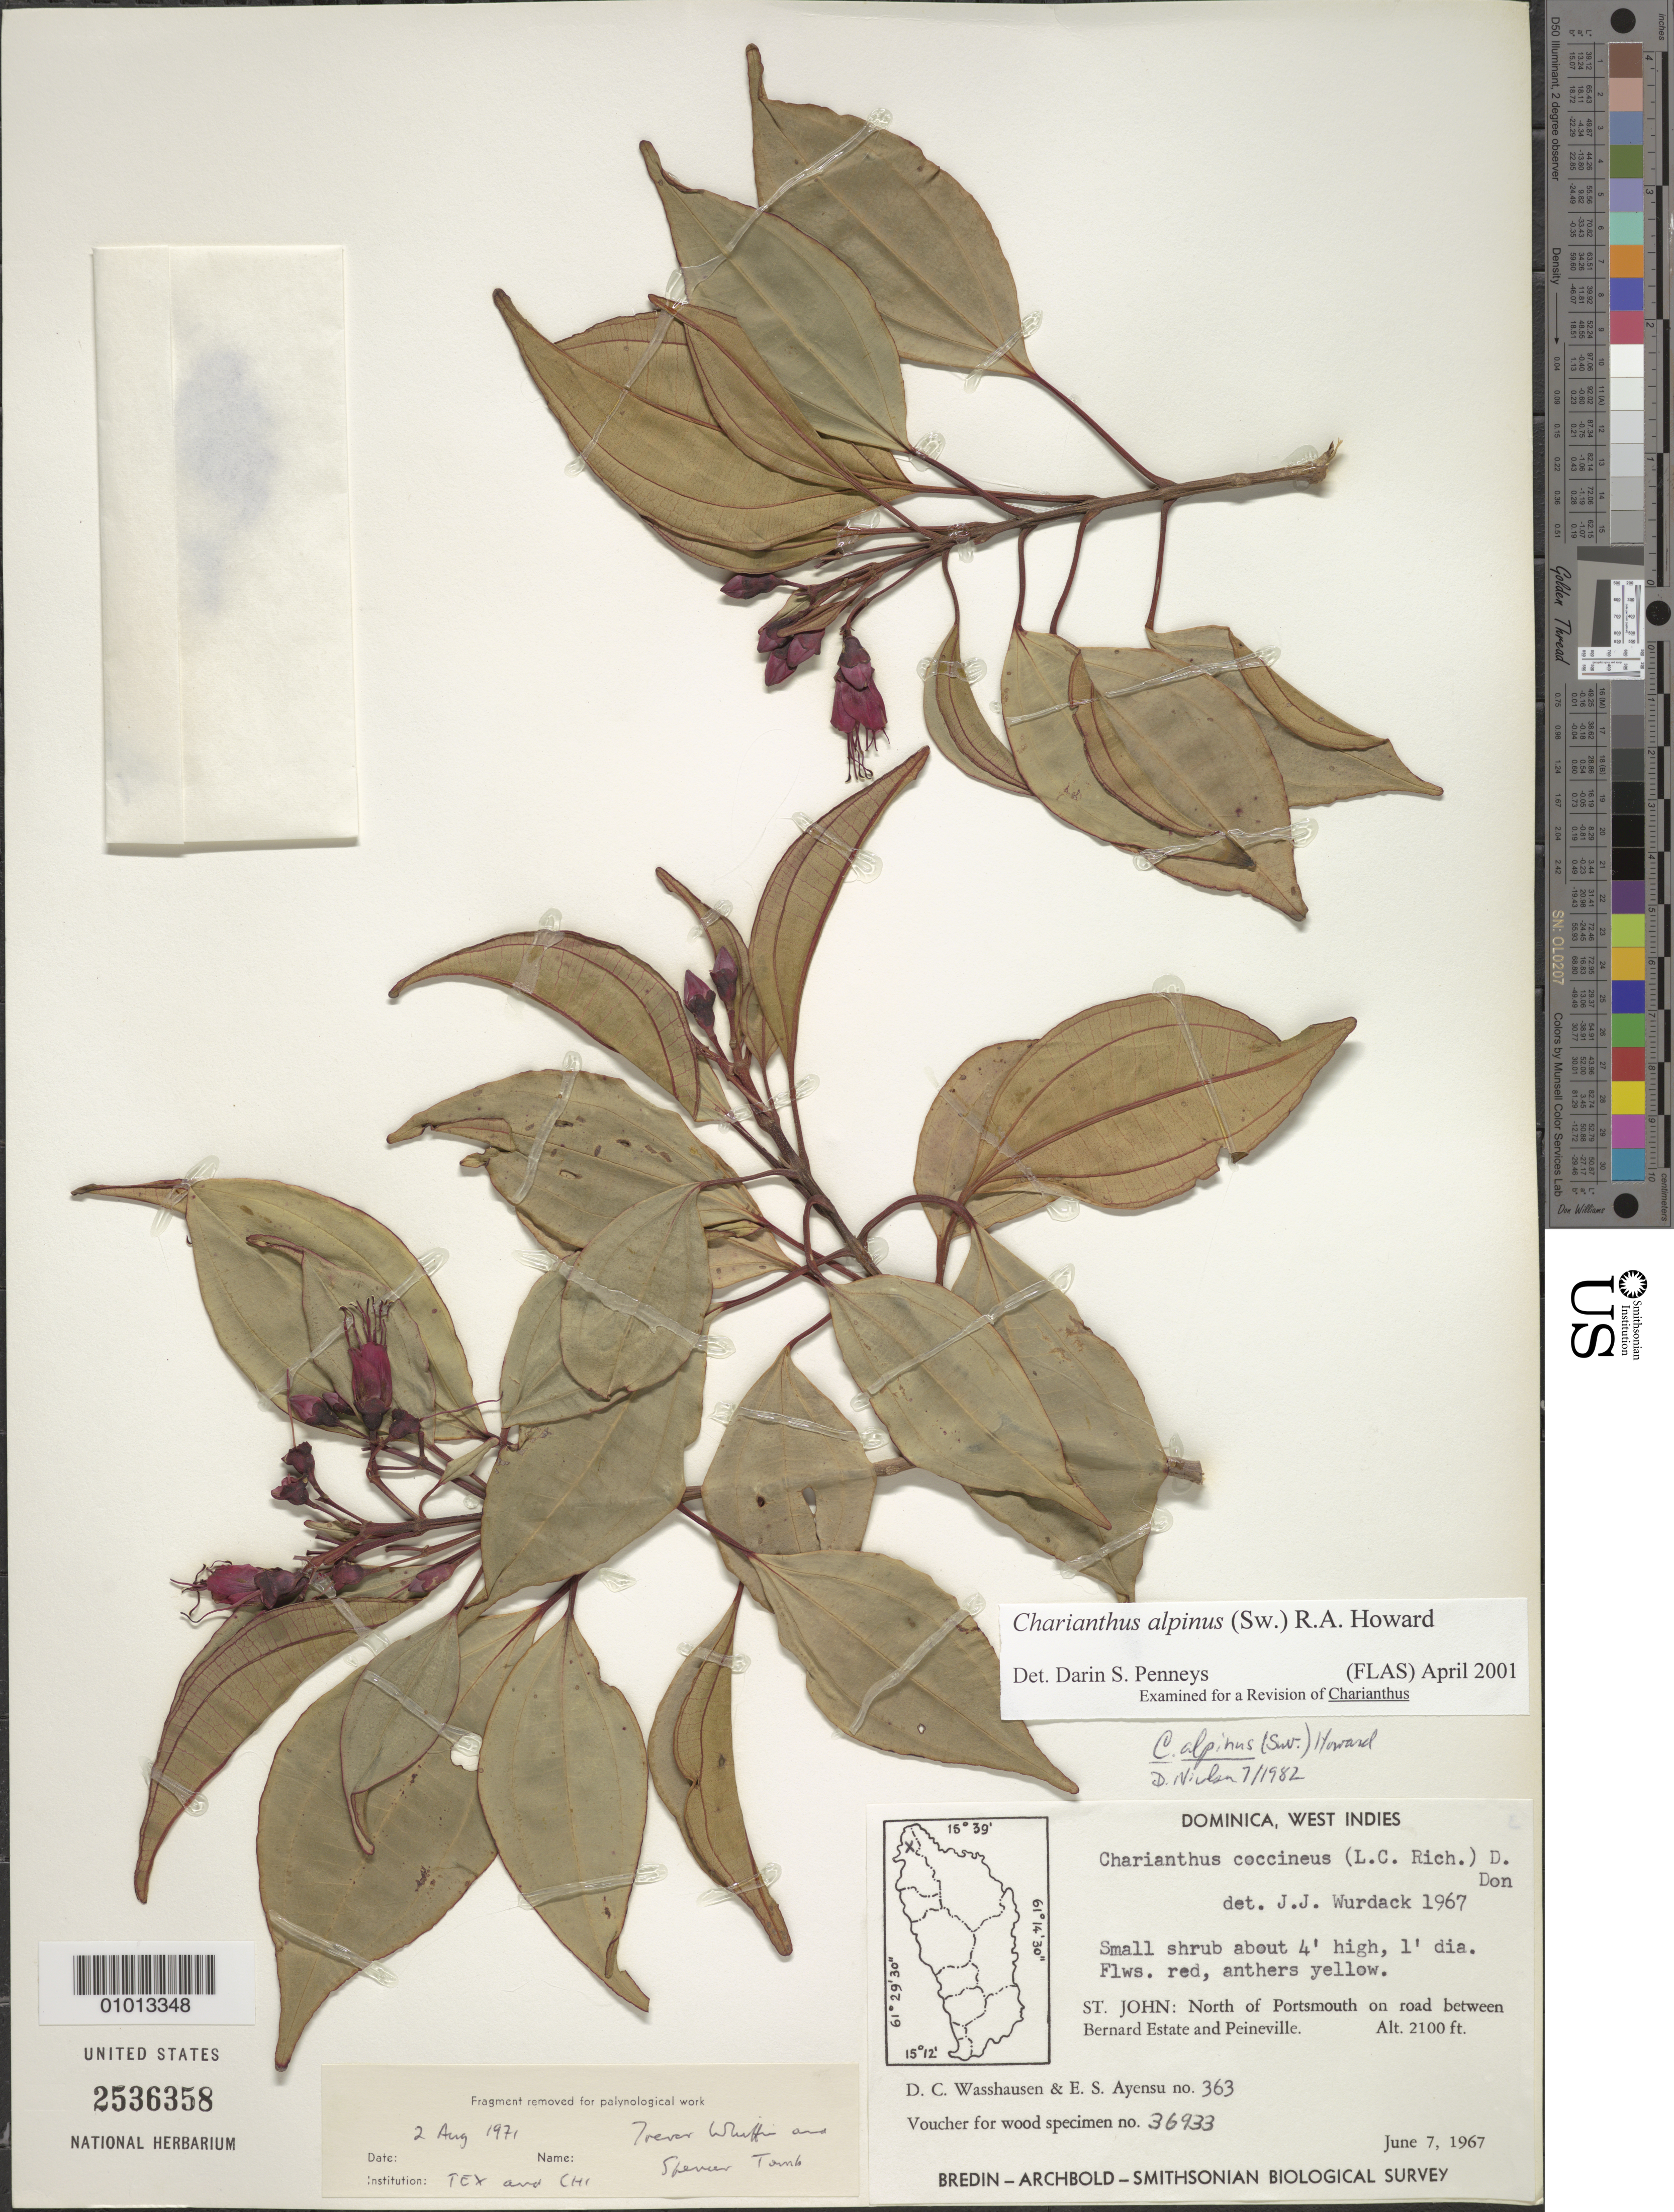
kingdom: Plantae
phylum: Tracheophyta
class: Magnoliopsida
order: Myrtales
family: Melastomataceae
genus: Charianthus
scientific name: Charianthus alpinus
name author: (Sw.) R.A. Howard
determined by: Penneys, D. S.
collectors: D. C. Wasshausen & E. S. Ayensu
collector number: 363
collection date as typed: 07 Jun 1967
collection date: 1967-06-07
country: Dominica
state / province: St. John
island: Dominica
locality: North of Portsmouth on road between Bernard Estate and Peineville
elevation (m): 640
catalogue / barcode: US 2536358